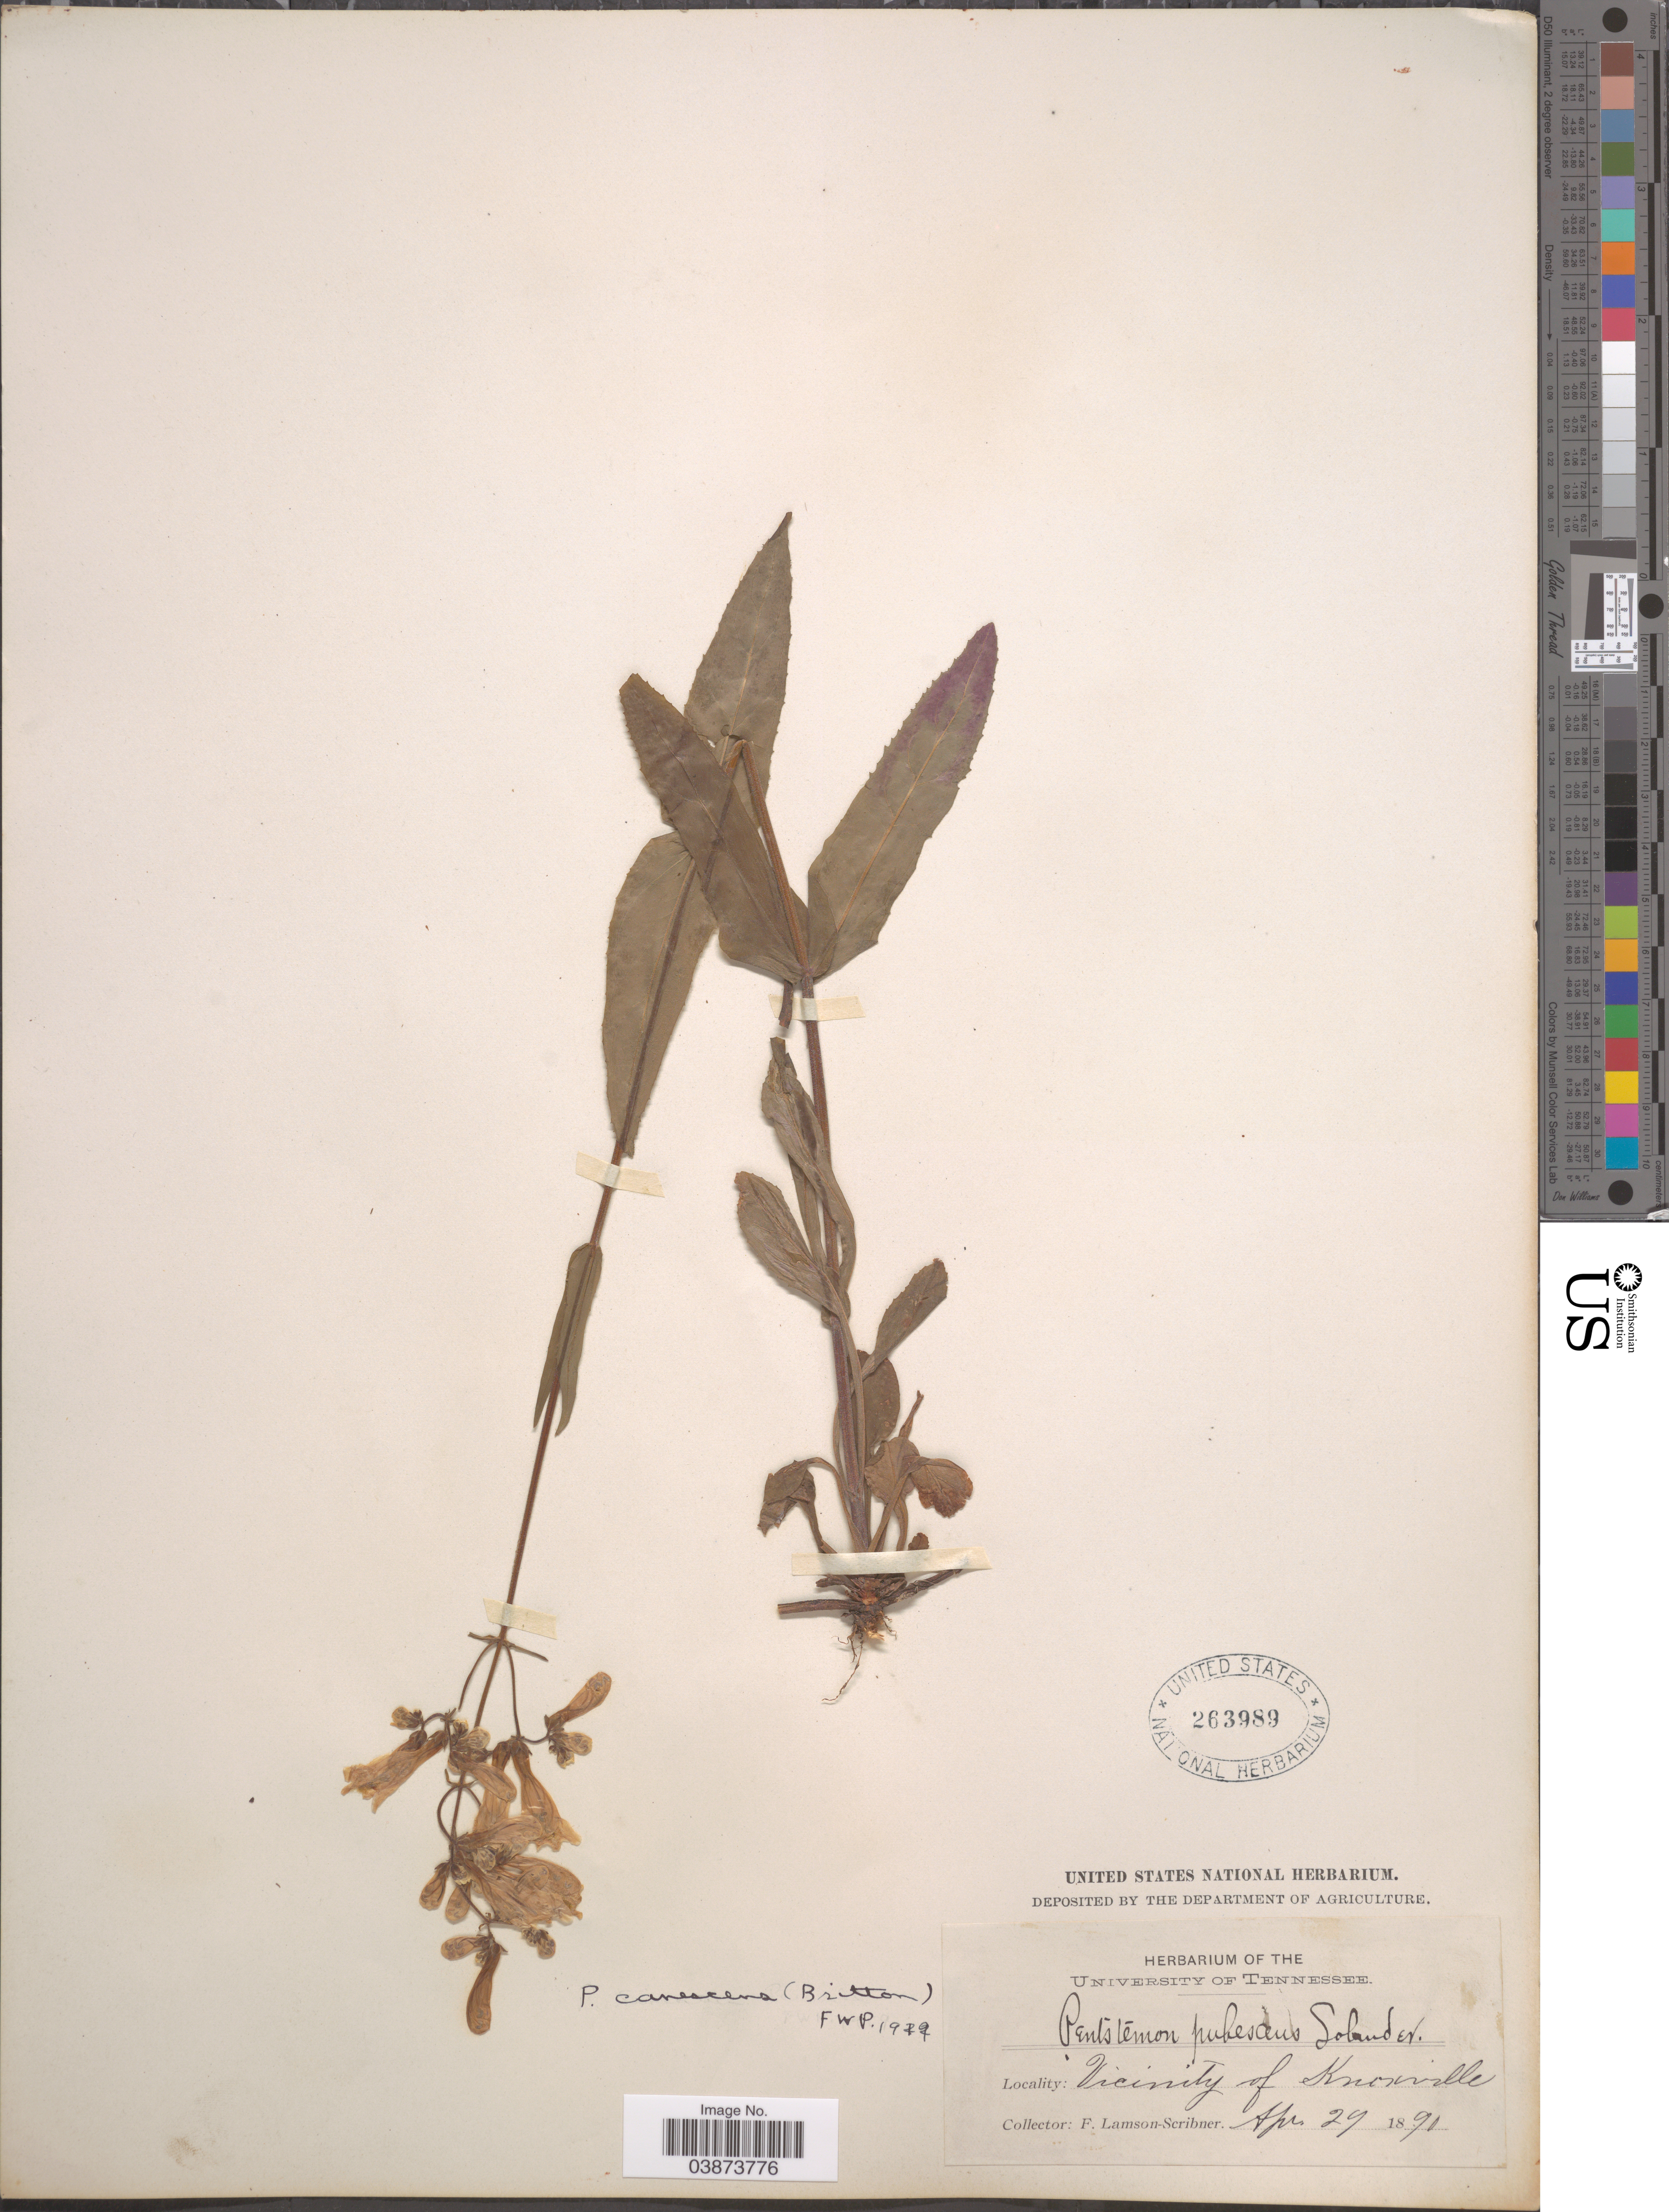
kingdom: Plantae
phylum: Tracheophyta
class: Magnoliopsida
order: Lamiales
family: Plantaginaceae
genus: Penstemon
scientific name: Penstemon canescens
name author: L.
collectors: F. Lamson-Scribner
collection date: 1891-04-29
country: United States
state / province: Tennessee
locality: Vicinity of Knoxville.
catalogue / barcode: US 263989